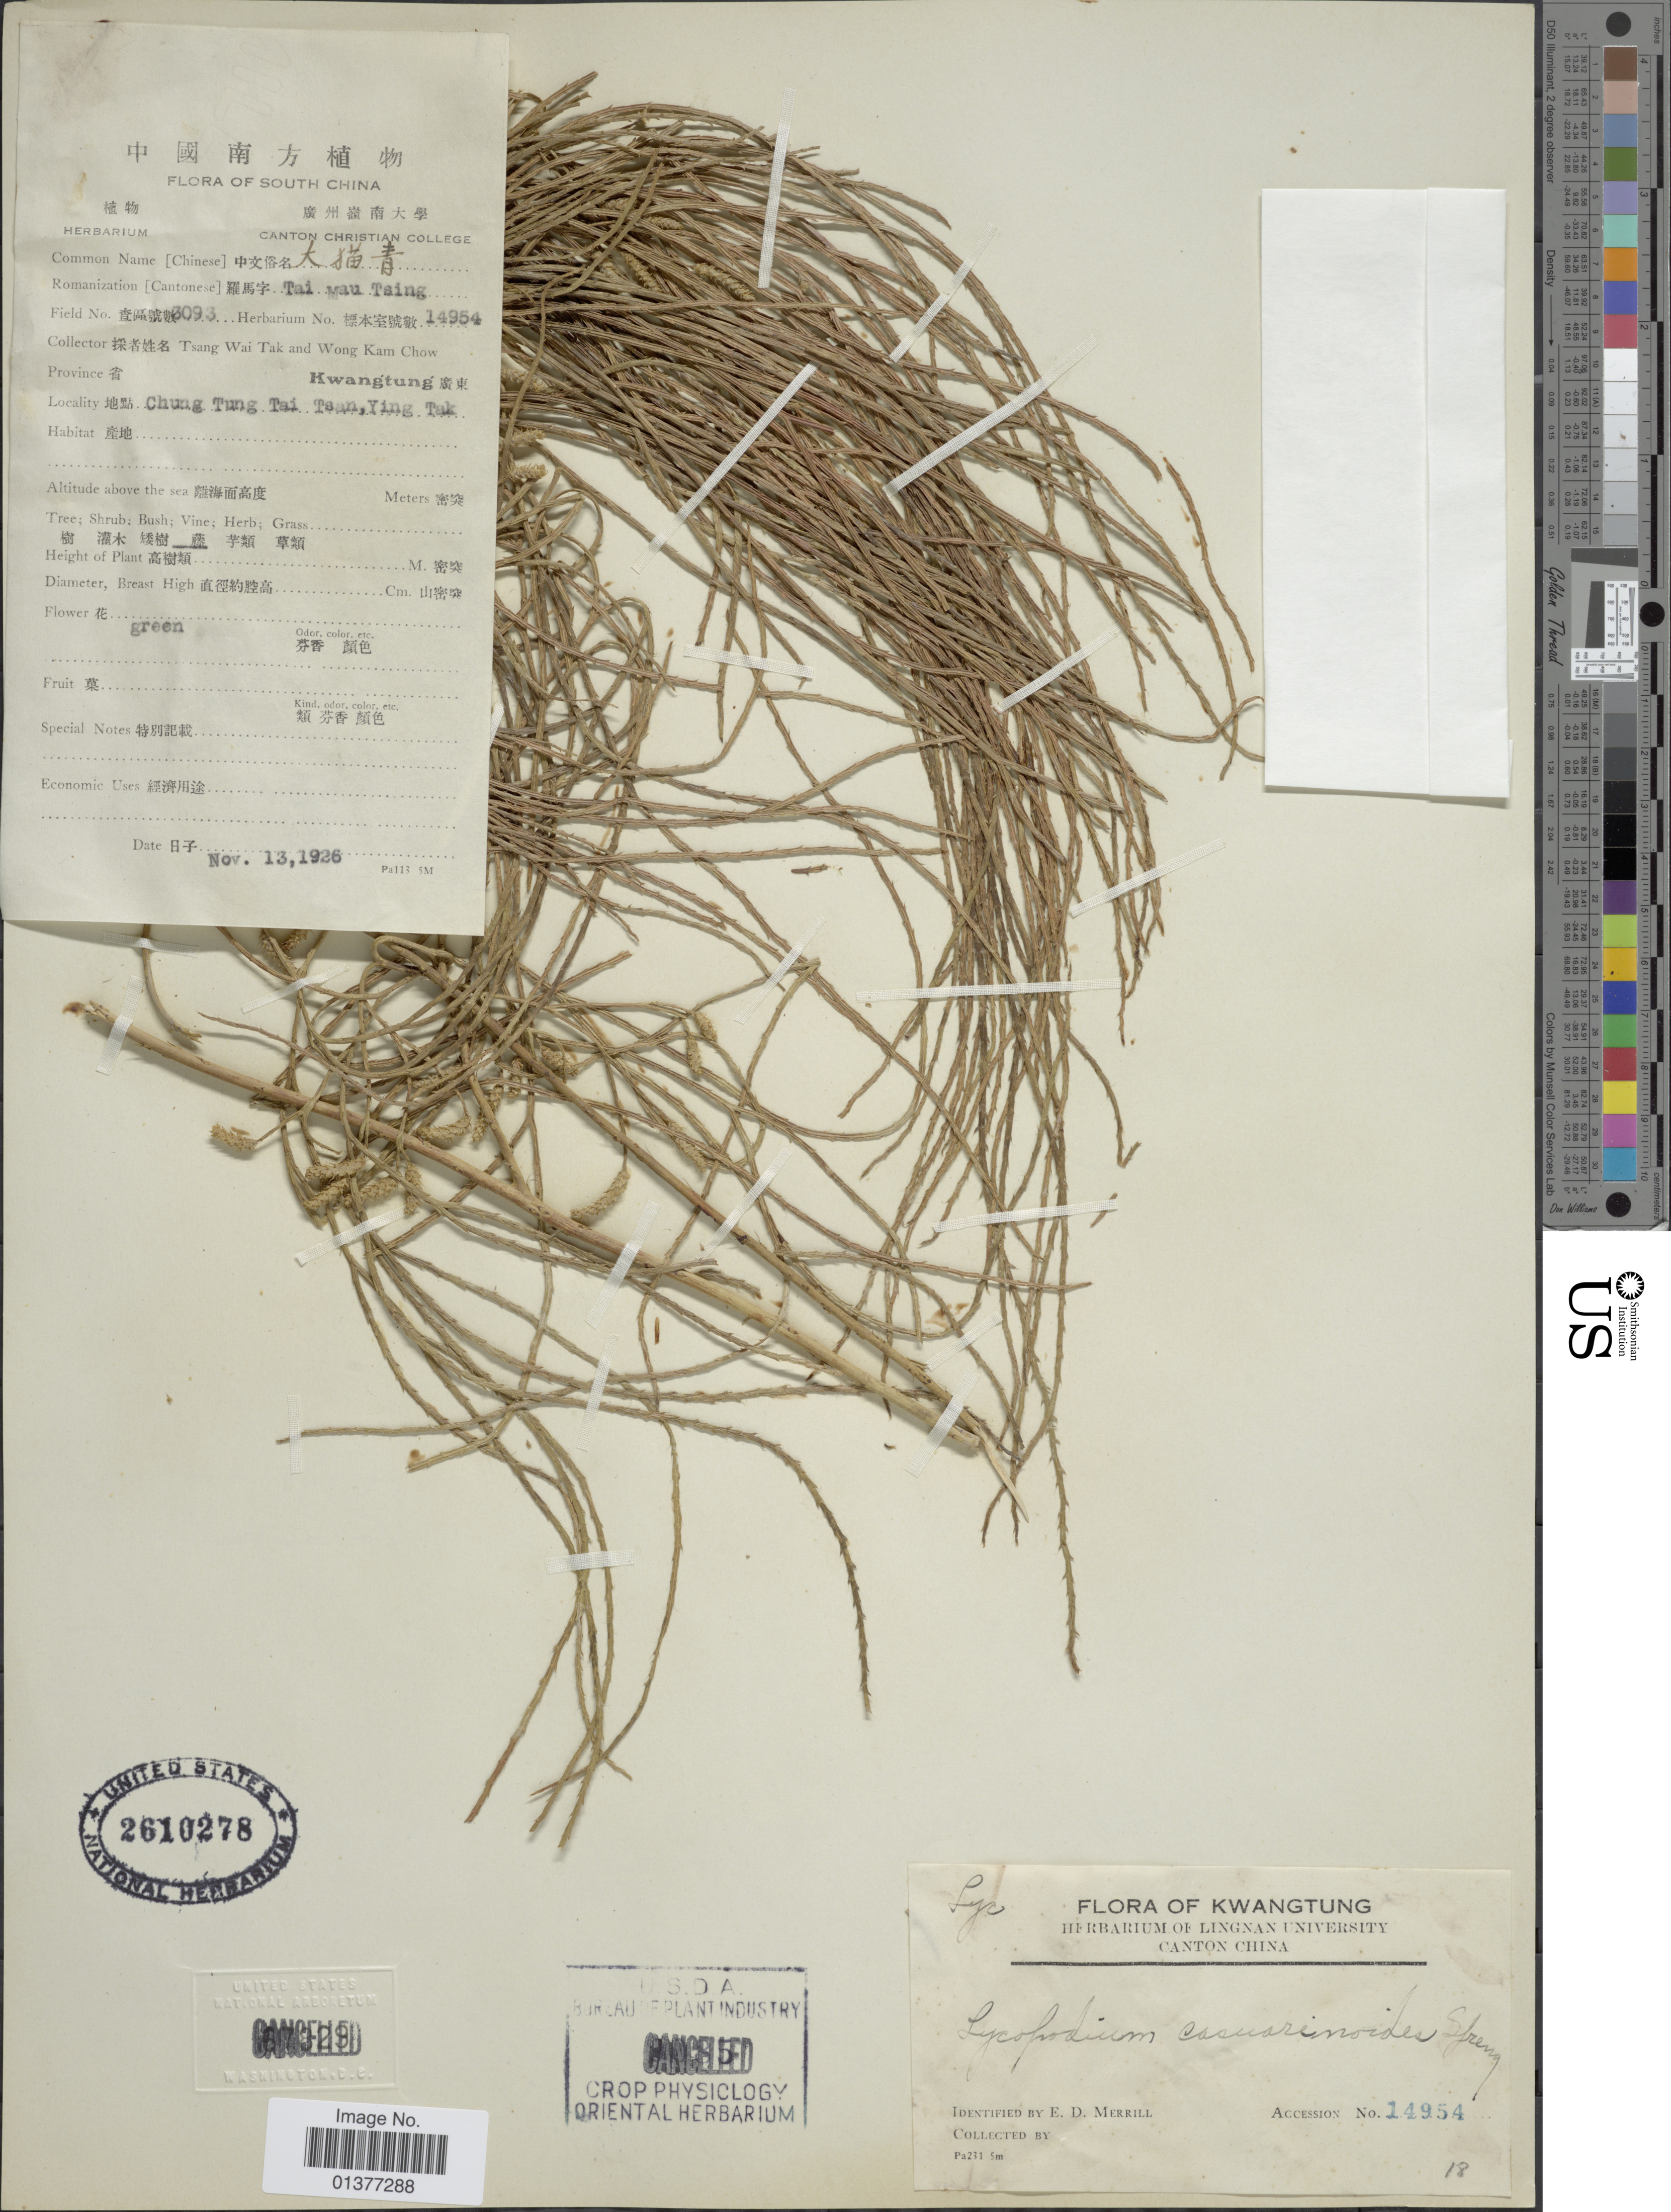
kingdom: Plantae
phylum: Tracheophyta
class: Lycopodiopsida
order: Lycopodiales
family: Lycopodiaceae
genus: Lycopodiastrum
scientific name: Lycopodiastrum casuarinoides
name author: (Spring) Holub ex R.D. Dixit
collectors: T. Tak & W. Chow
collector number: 14954?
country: China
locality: Kwangtung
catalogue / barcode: US 2610278